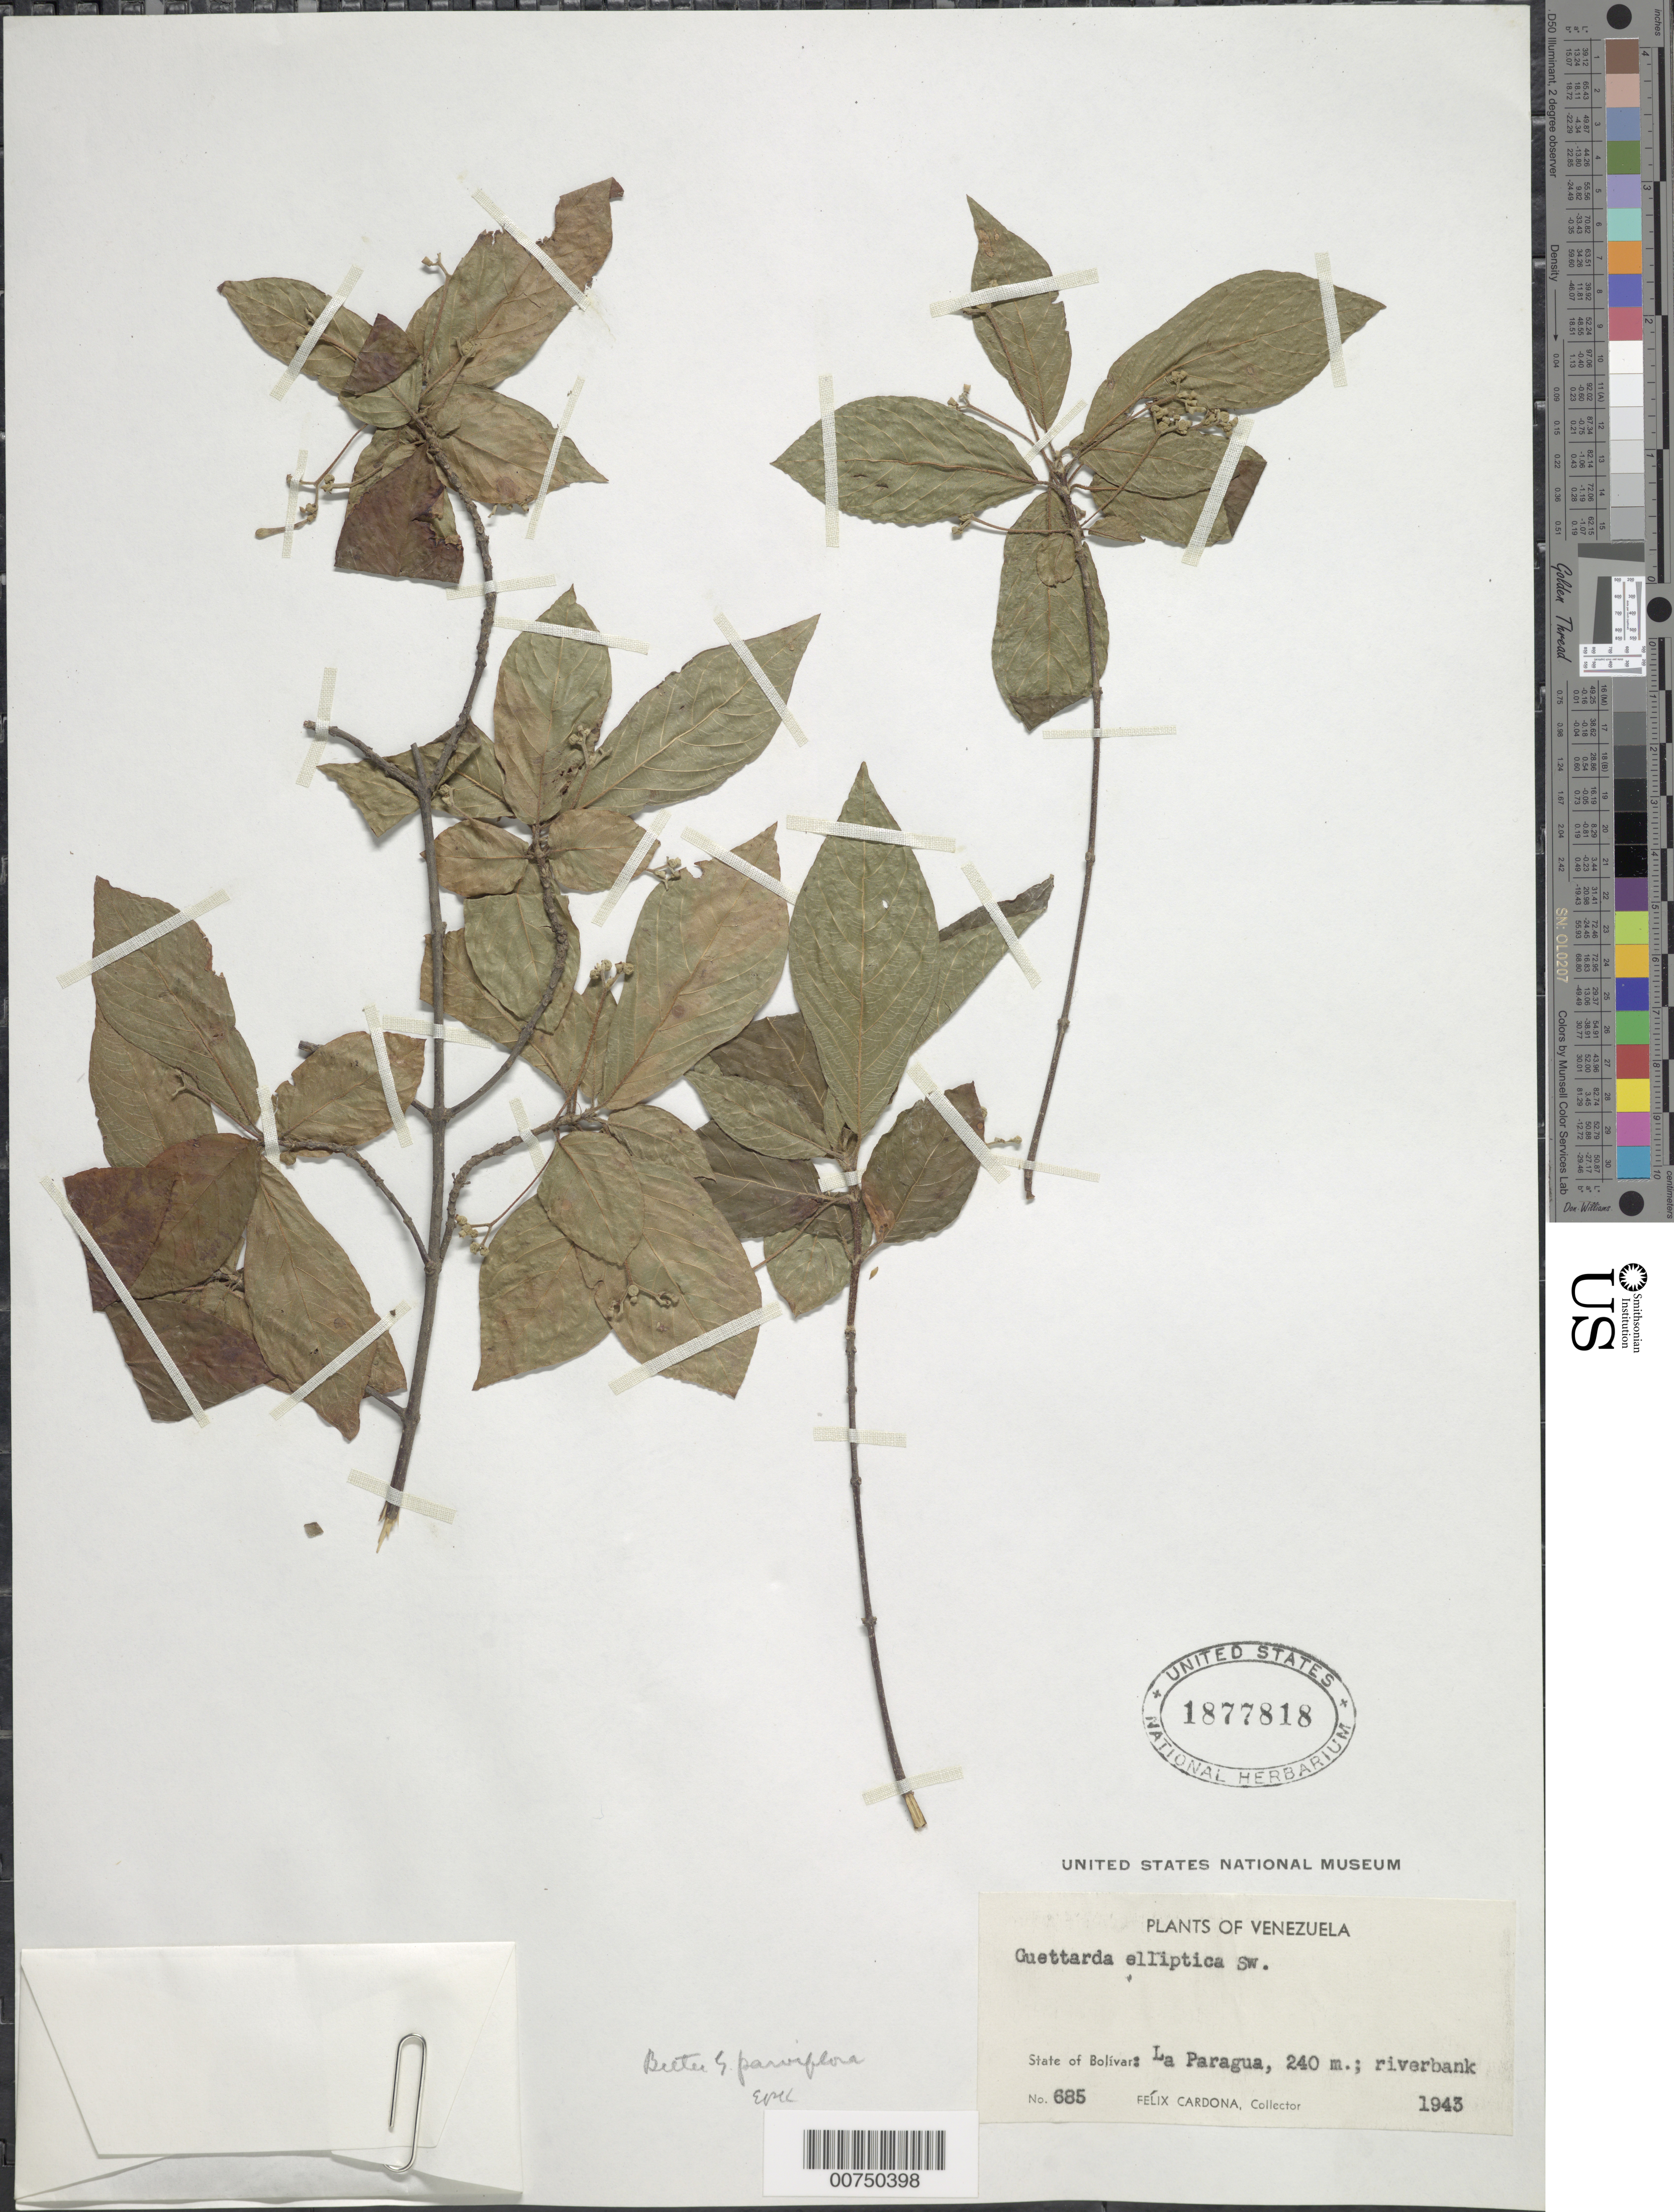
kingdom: Plantae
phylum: Tracheophyta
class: Magnoliopsida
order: Gentianales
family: Rubiaceae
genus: Guettarda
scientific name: Guettarda parviflora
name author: Vahl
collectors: F. Cardona Puig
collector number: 685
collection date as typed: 1943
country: Venezuela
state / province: Bolívar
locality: La Paragua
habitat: Riverbank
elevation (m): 240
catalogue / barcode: US 1877818